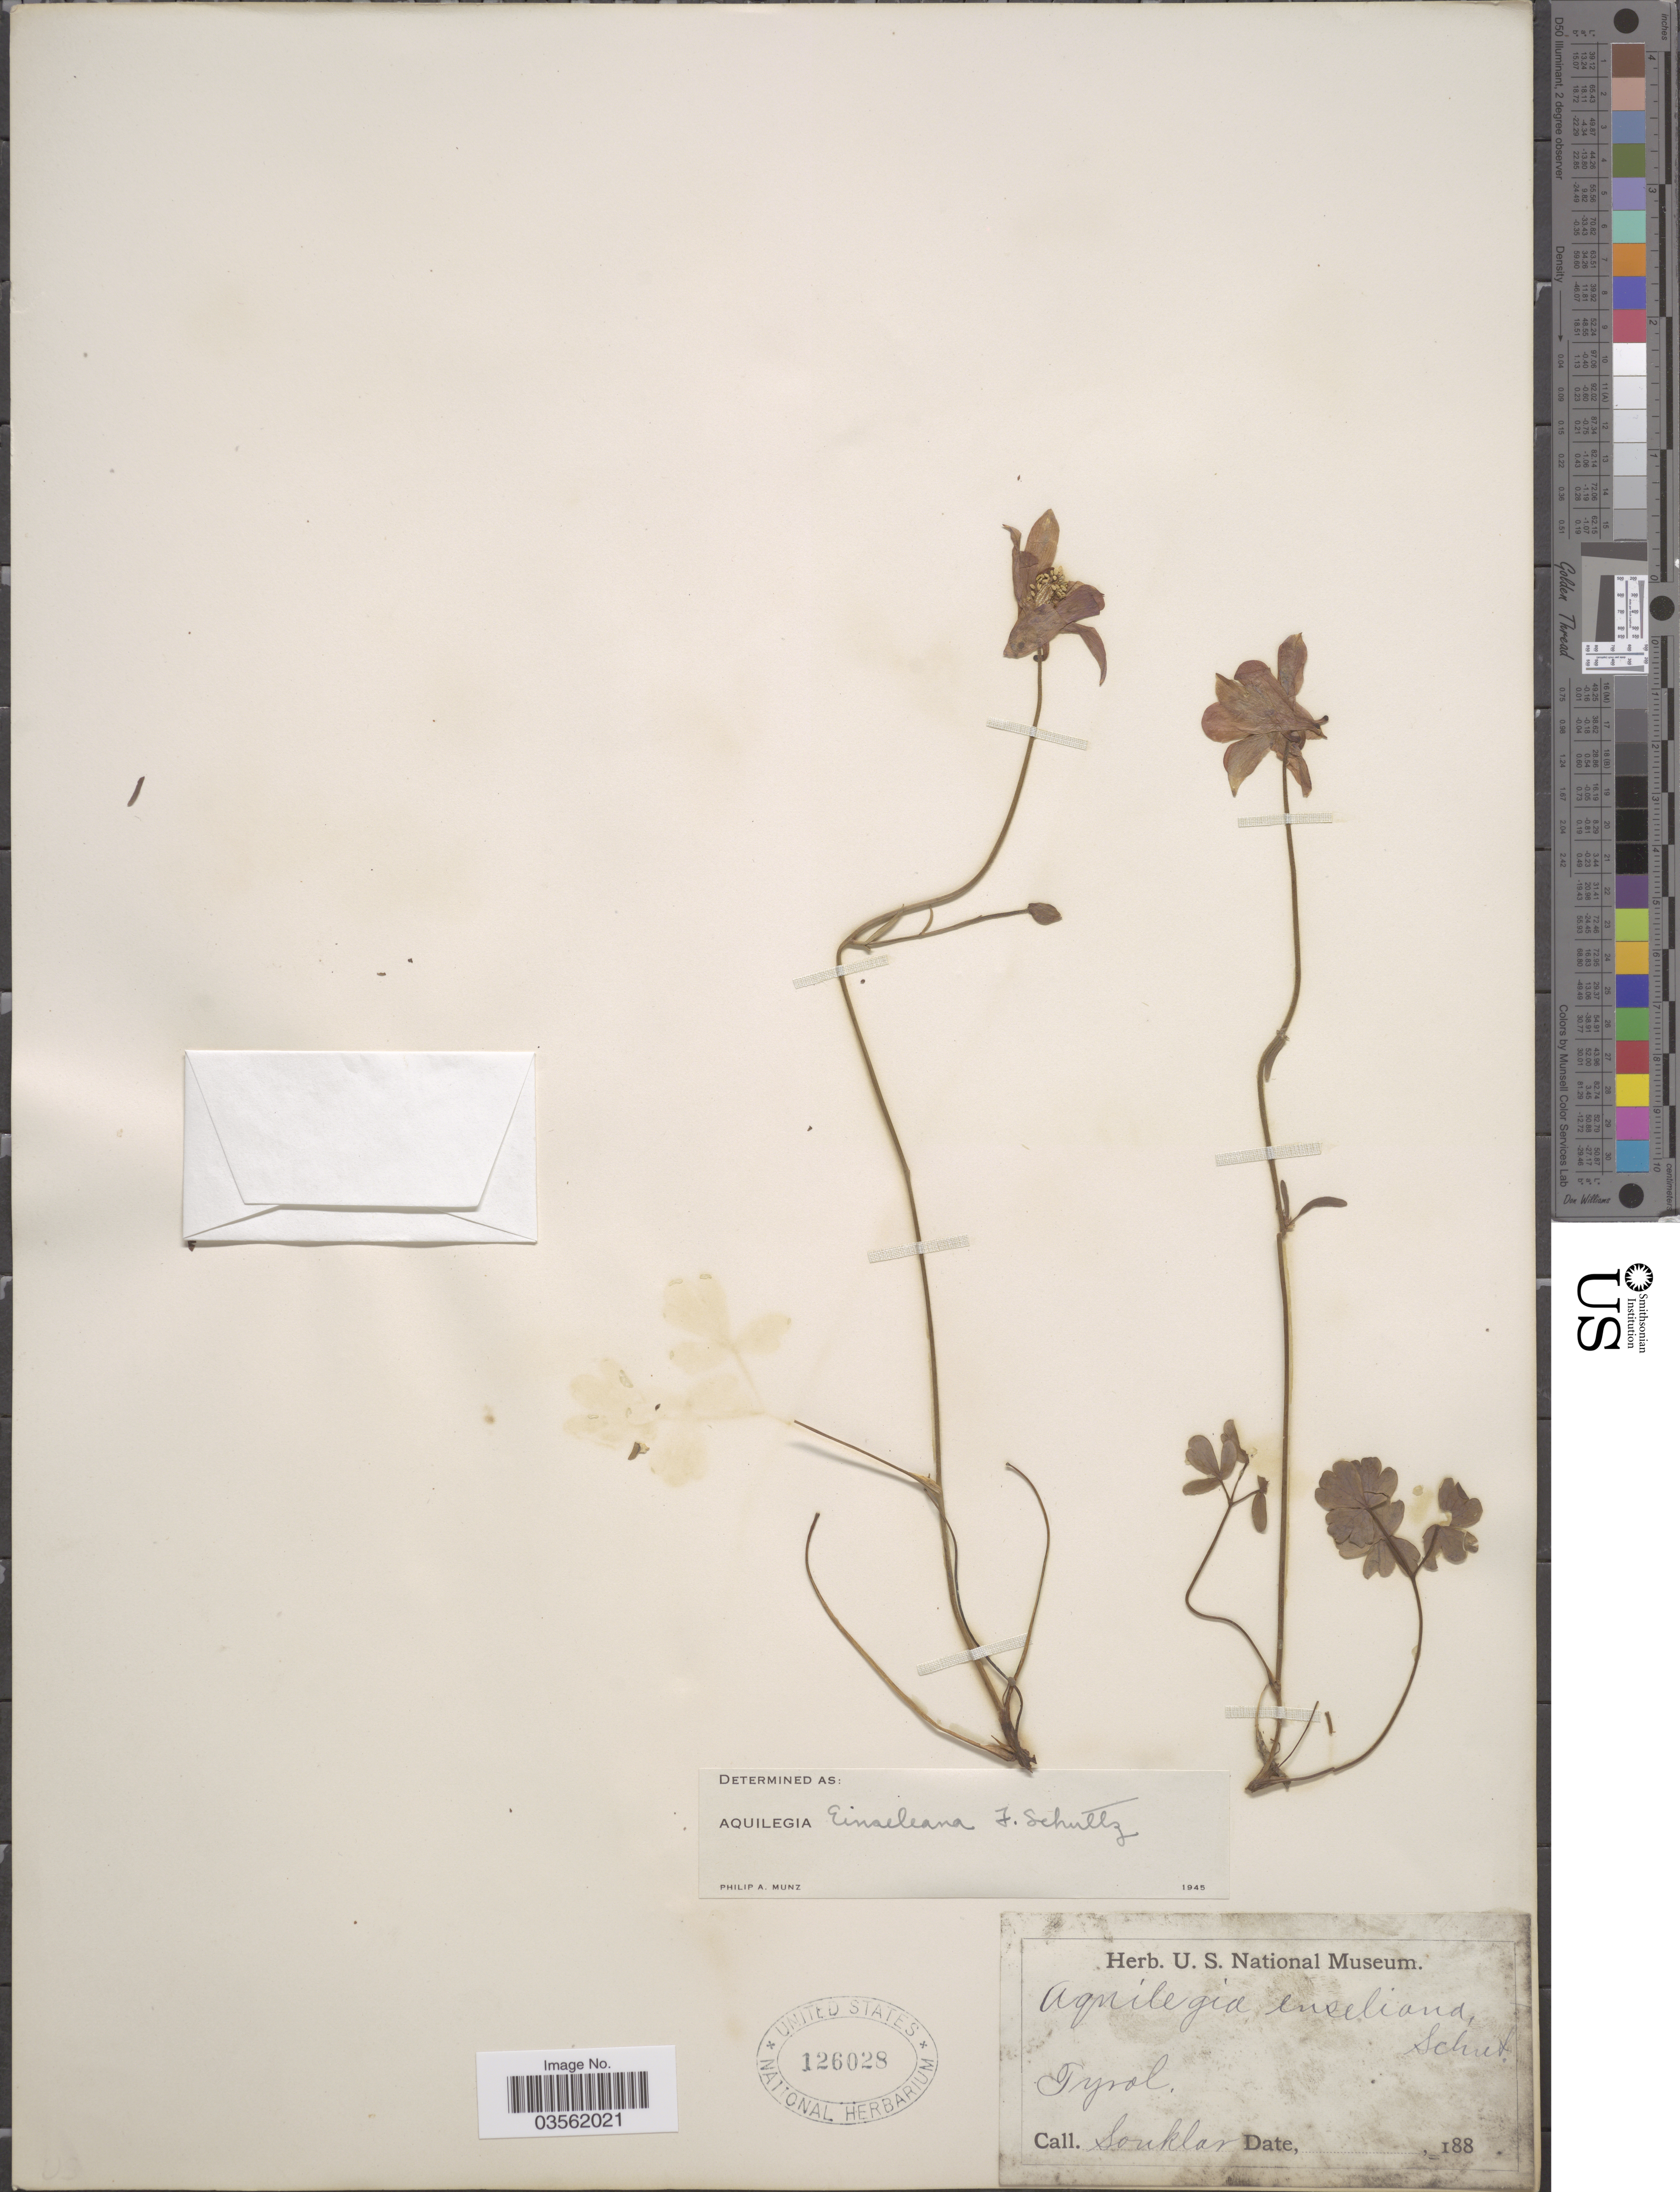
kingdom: Plantae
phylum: Tracheophyta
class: Magnoliopsida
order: Ranunculales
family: Ranunculaceae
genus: Aquilegia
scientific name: Aquilegia einseleana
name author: F.W. Schultz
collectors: Souklar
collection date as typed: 188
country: Austria / Italy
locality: Tyrol.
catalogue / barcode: US 126028